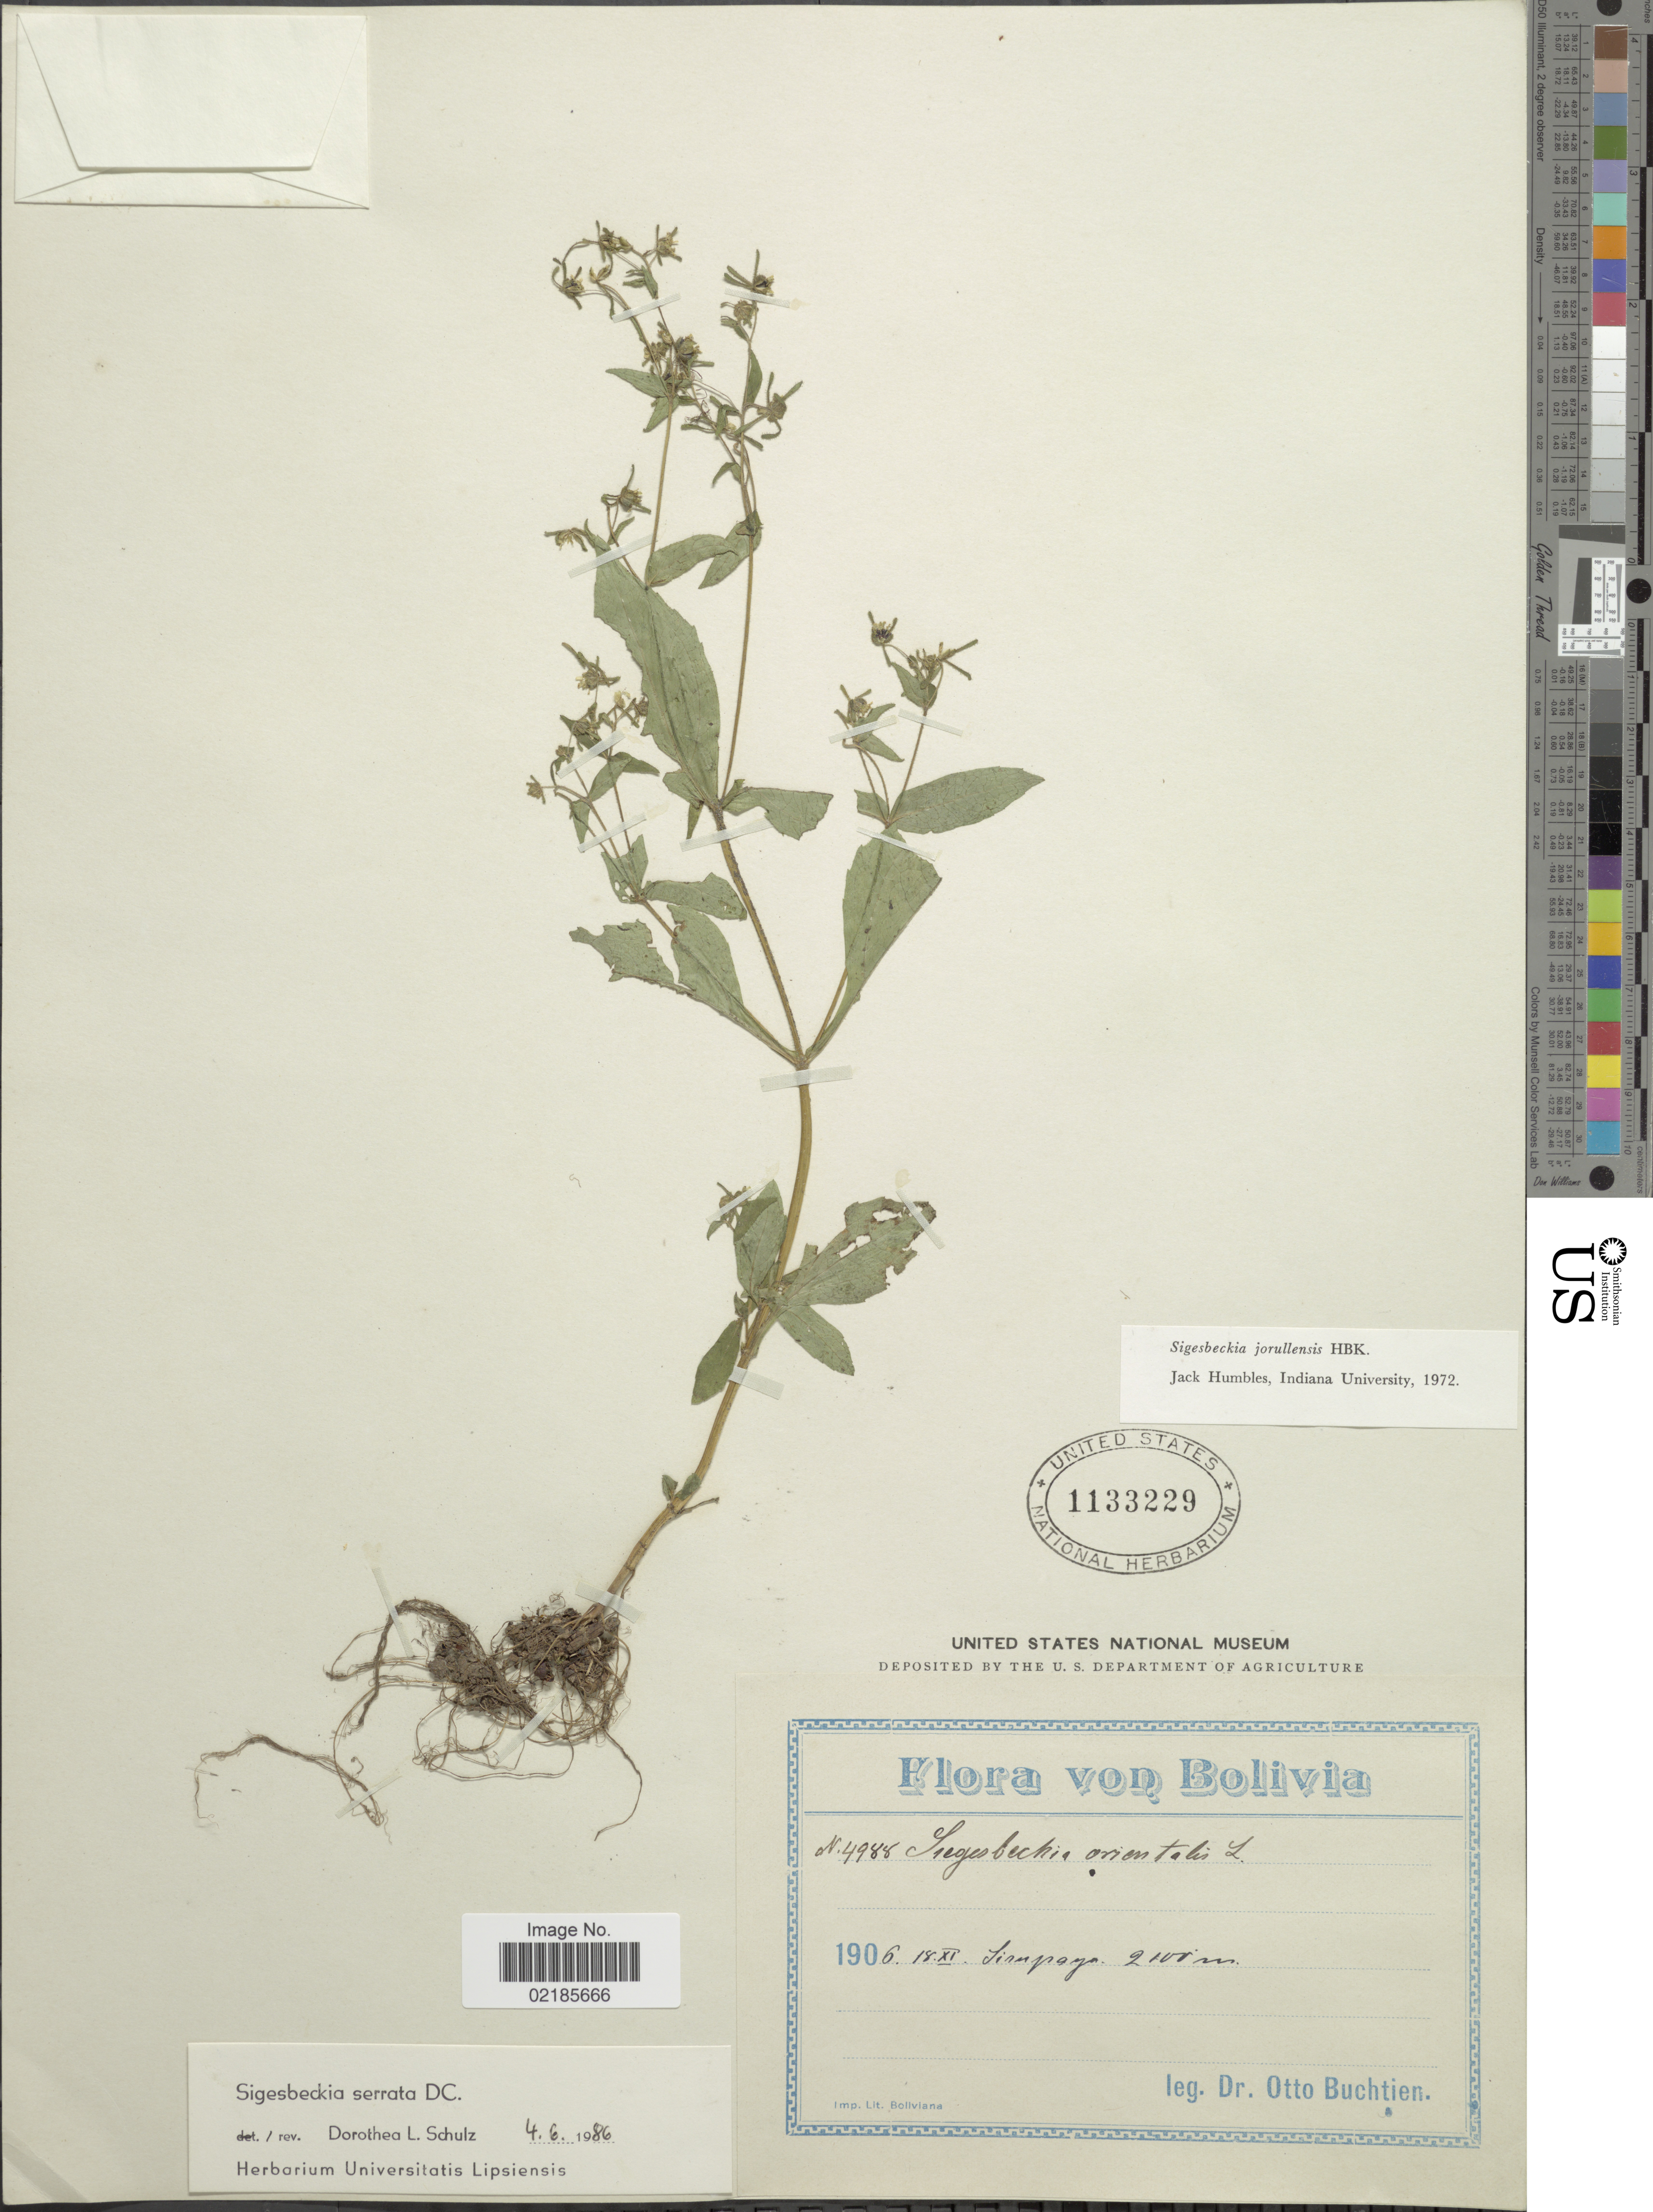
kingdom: Plantae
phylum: Tracheophyta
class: Magnoliopsida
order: Asterales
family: Asteraceae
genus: Sigesbeckia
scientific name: Sigesbeckia jorullensis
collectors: O. Buchtien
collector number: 4988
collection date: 1906-11-18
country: Bolivia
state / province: La Paz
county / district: Sud Yungas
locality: Sirupaya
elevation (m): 2100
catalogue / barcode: US 1133229